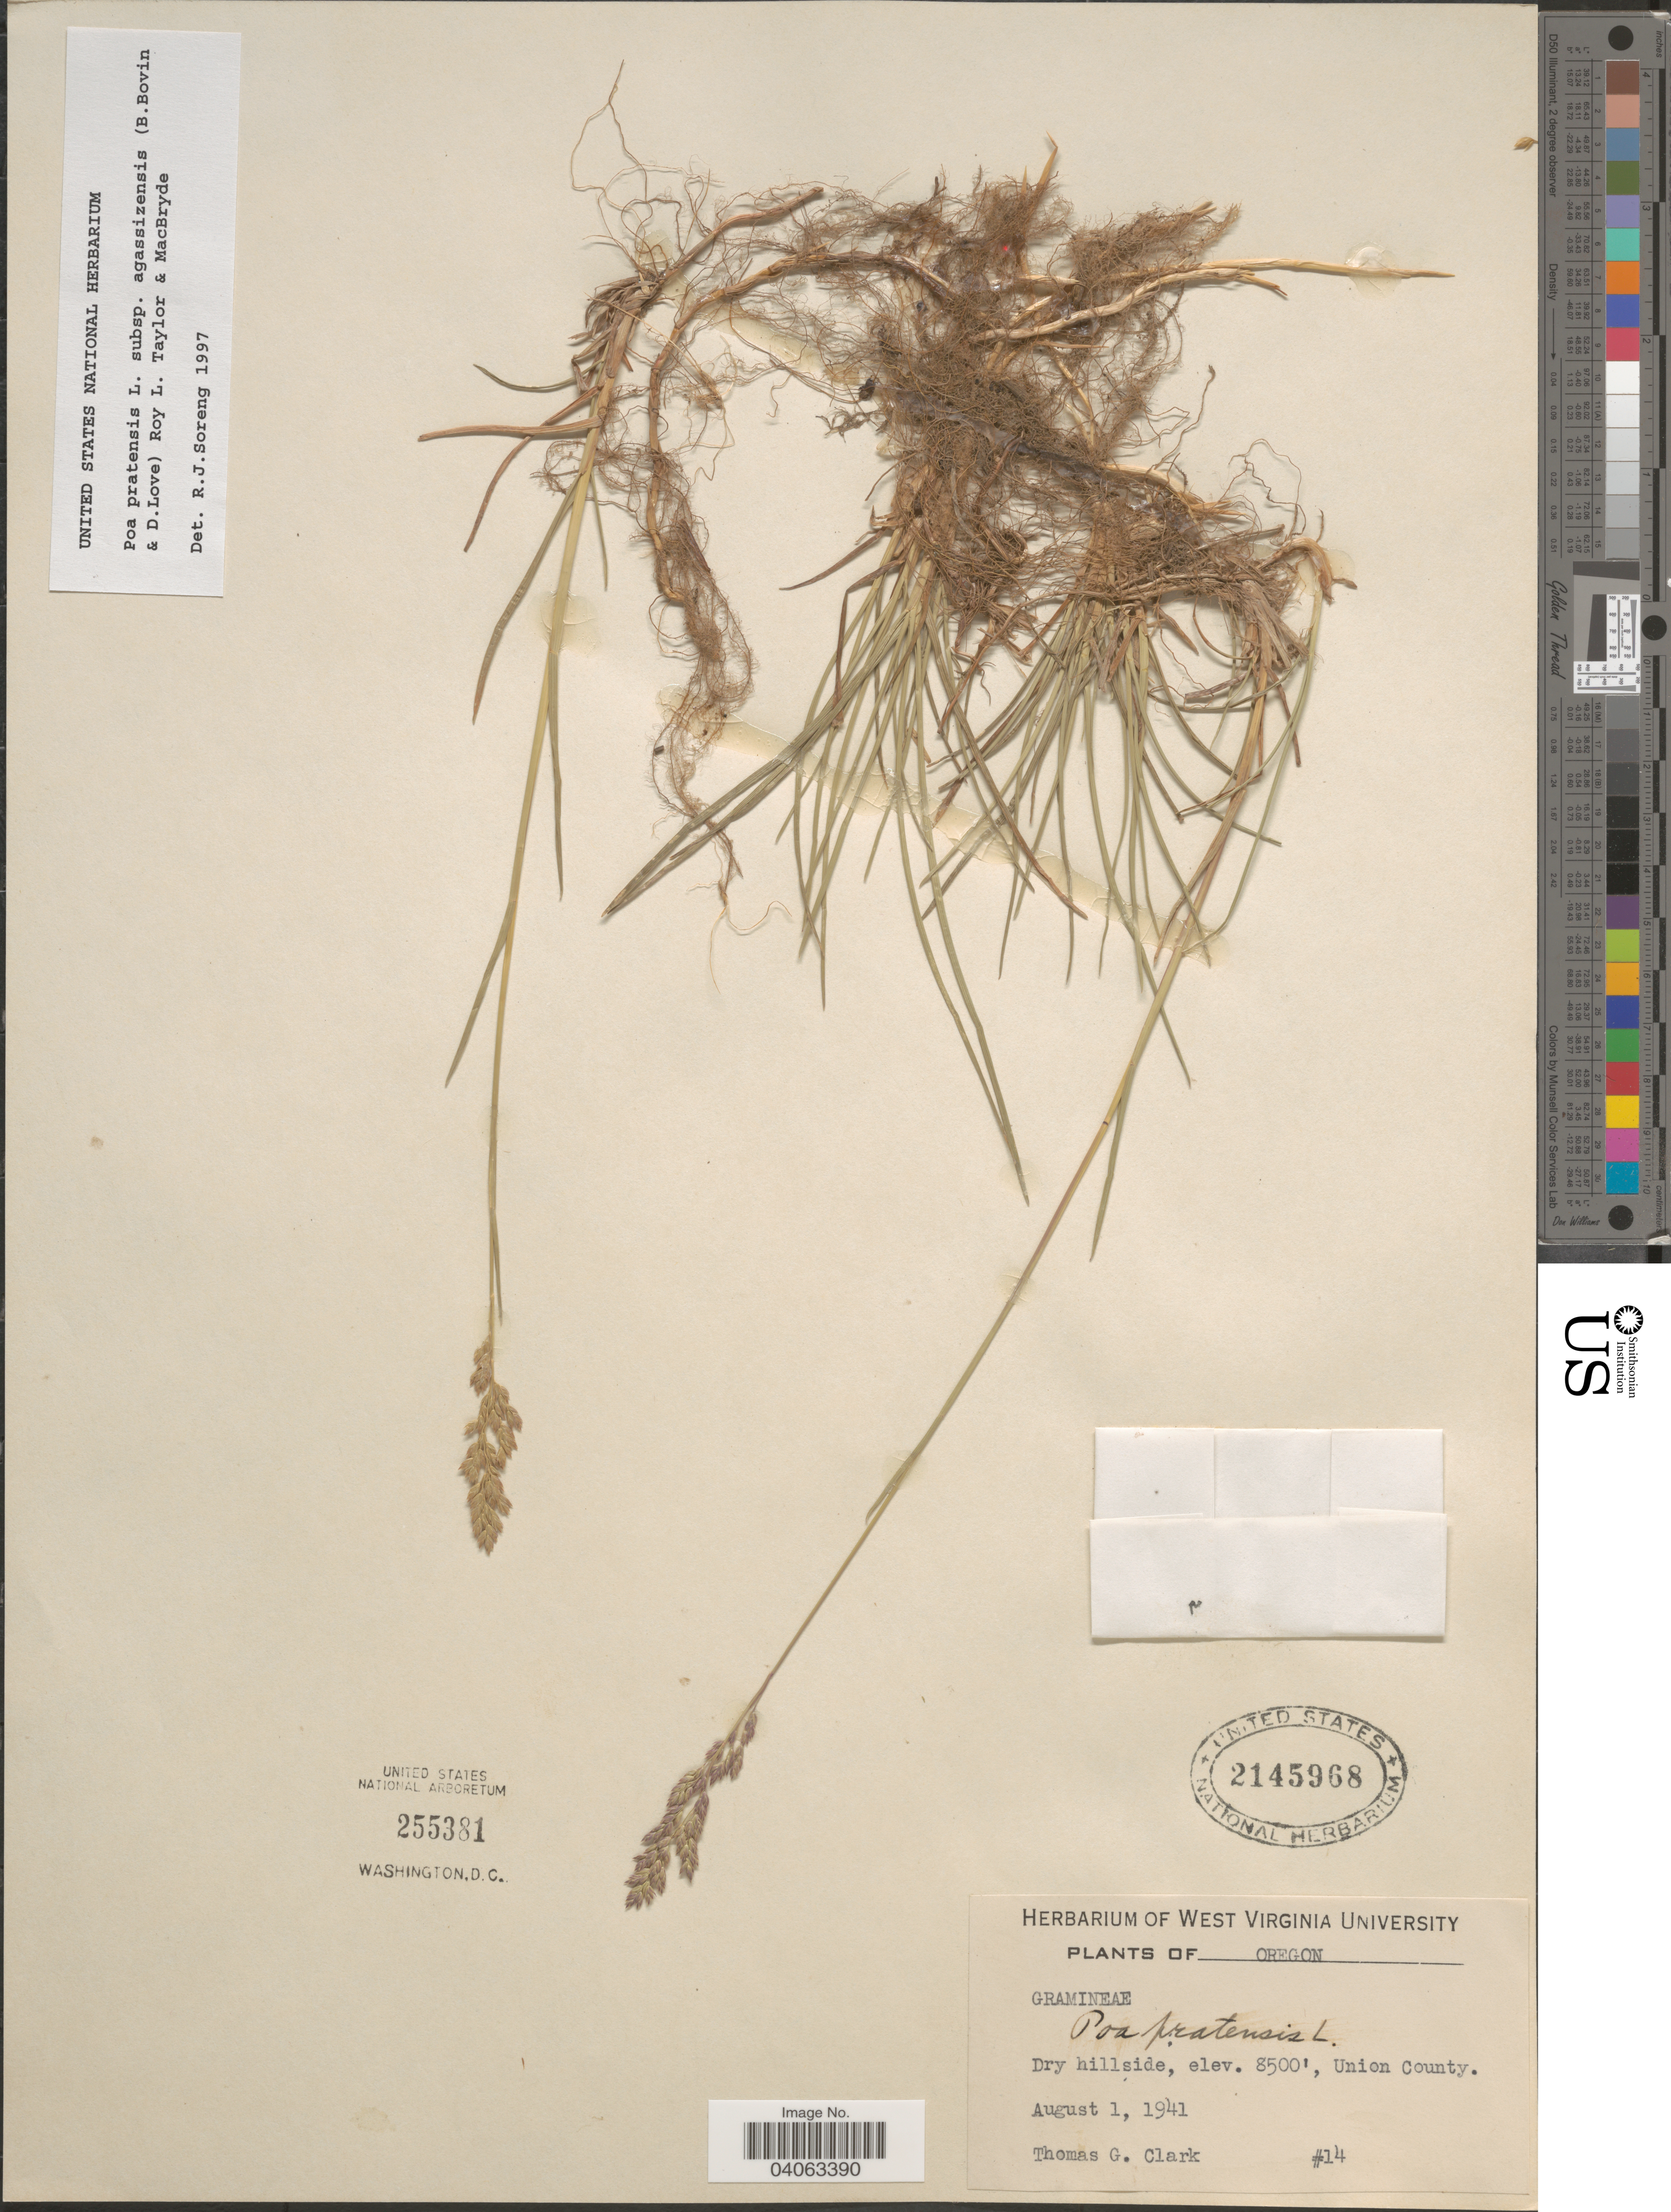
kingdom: Plantae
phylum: Tracheophyta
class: Liliopsida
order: Poales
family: Poaceae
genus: Poa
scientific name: Poa pratensis subsp. agassizensis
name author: (B. Boivin & D. Löve) Roy L. Taylor & MacBryde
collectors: T. Clark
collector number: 14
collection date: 1941-08-01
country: United States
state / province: Oregon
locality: Dry hillside, Union County.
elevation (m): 2591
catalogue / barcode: US 2145968